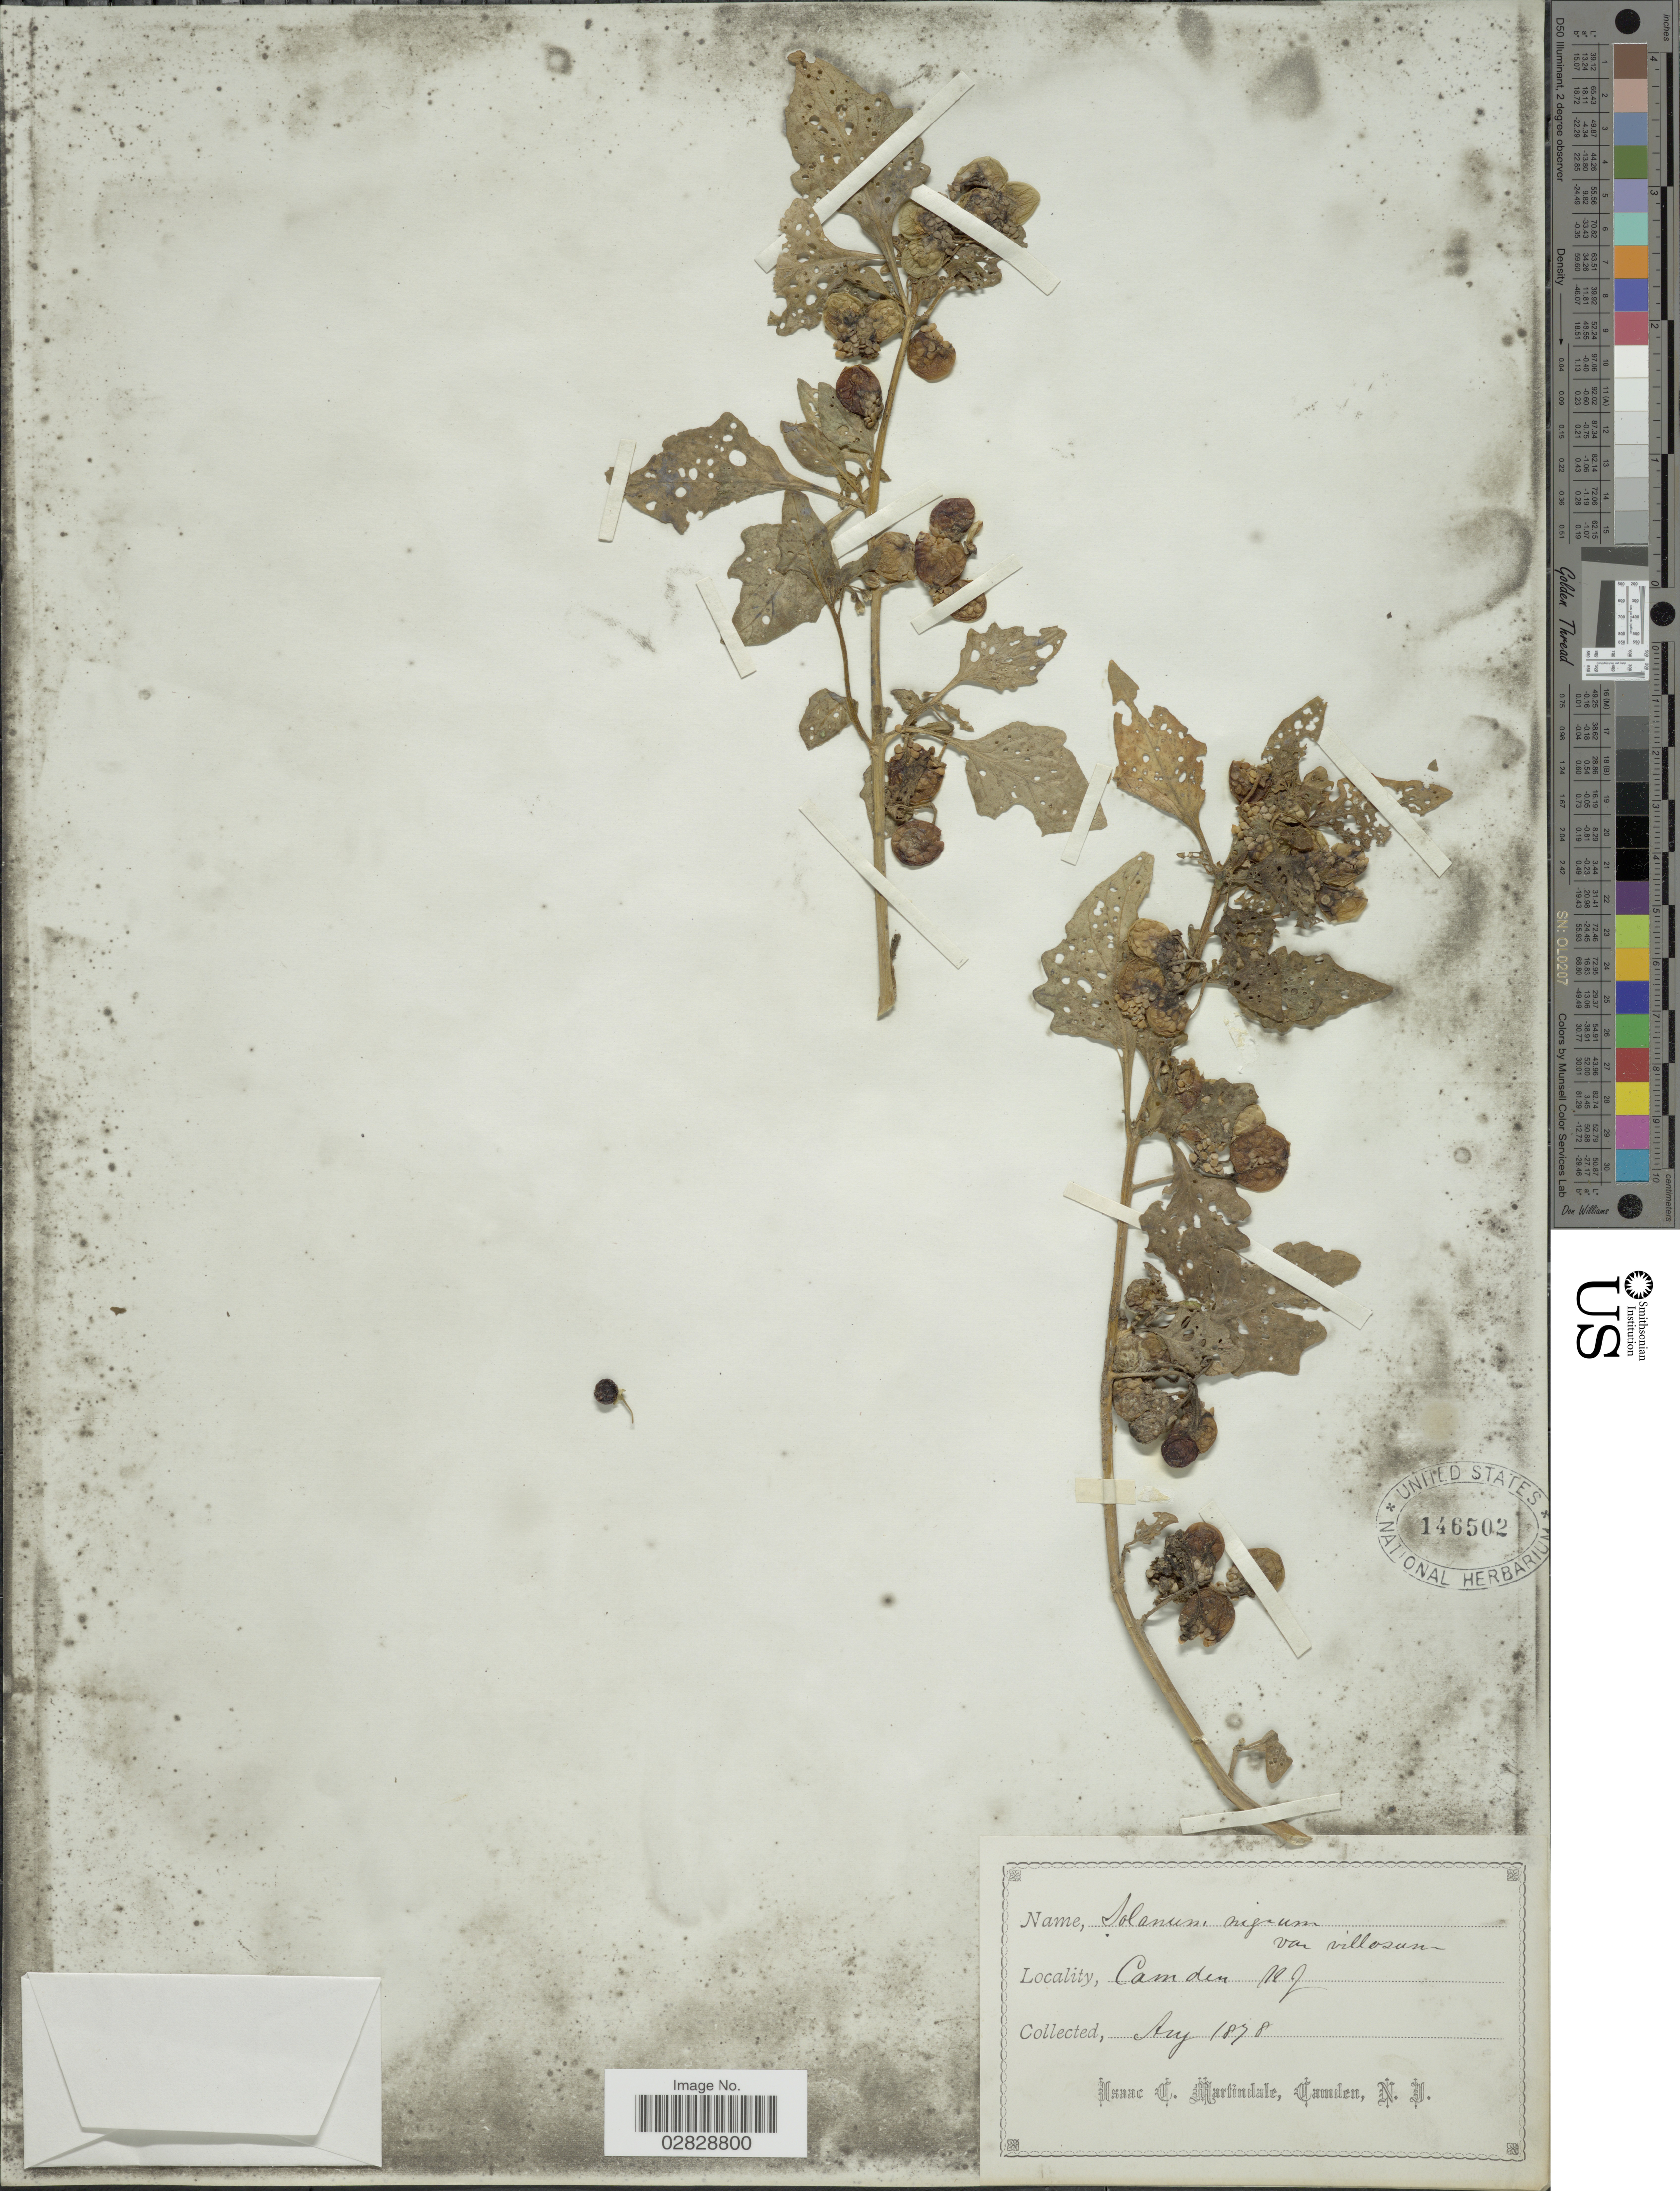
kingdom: Plantae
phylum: Tracheophyta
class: Magnoliopsida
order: Solanales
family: Solanaceae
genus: Solanum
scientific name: Solanum nigrum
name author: L.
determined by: Knapp, S. D.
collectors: I. Martindale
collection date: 1878-08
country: United States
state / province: New Jersey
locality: Camden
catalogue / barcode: US 146502